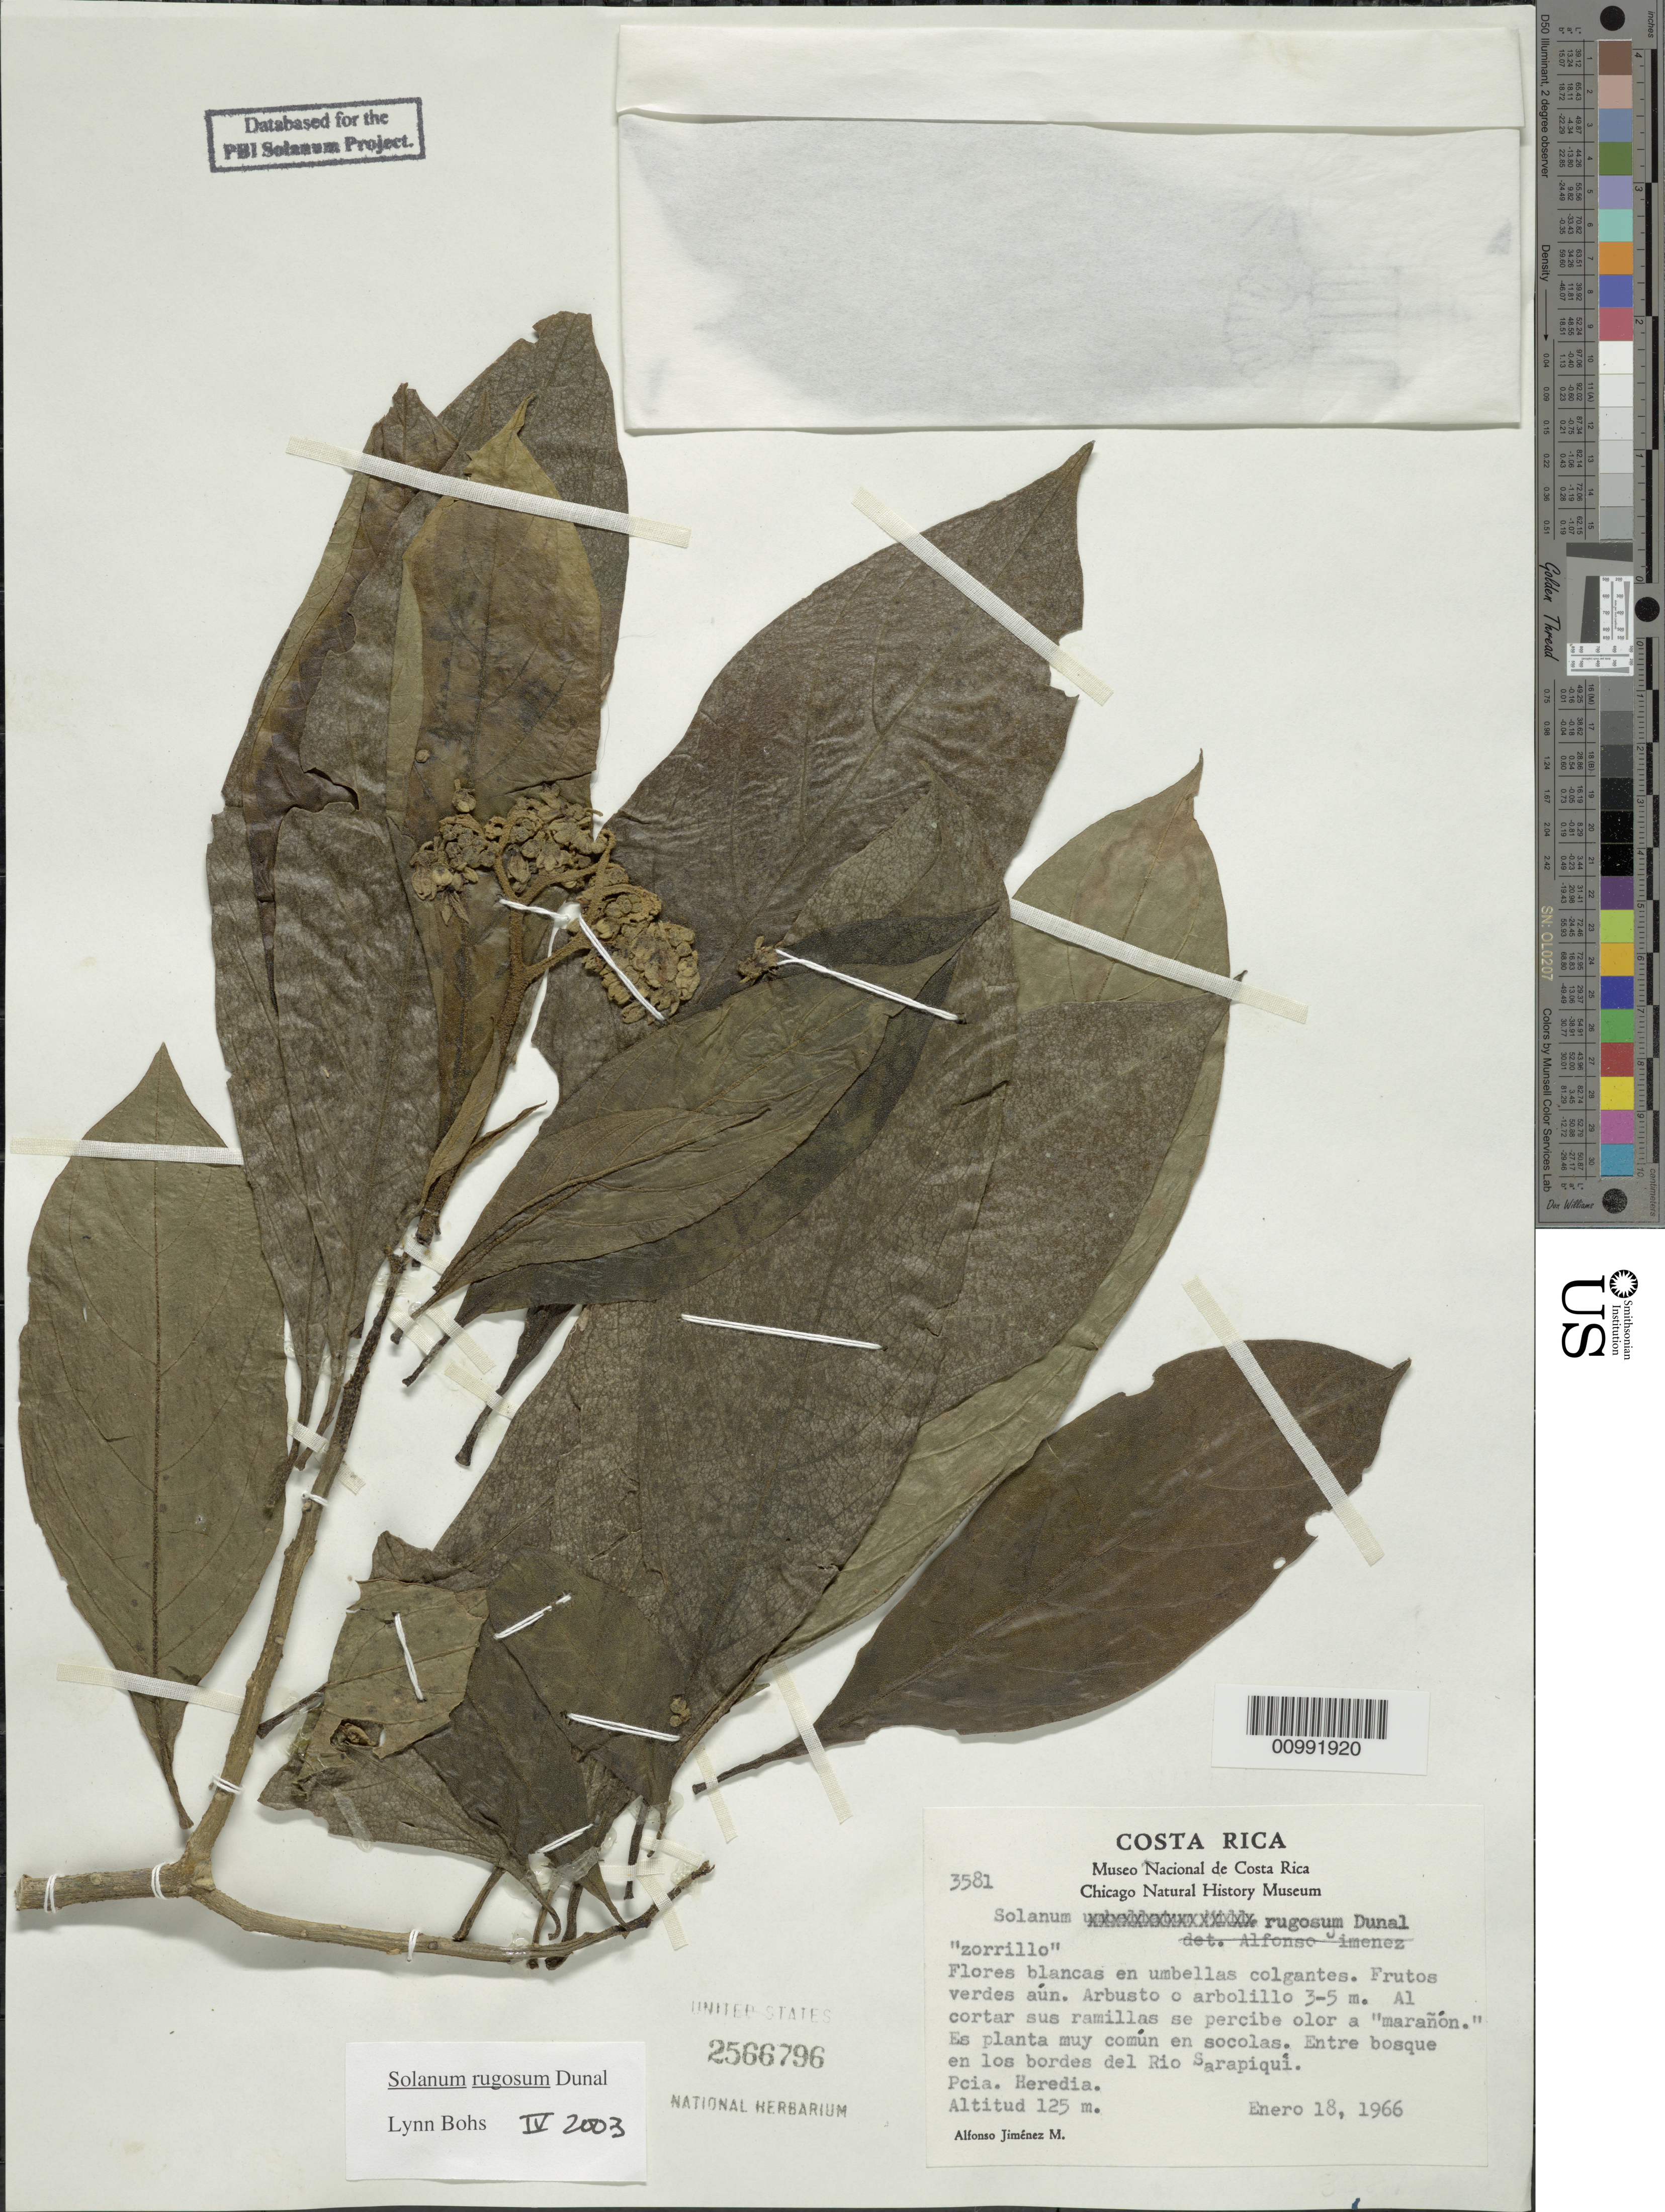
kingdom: Plantae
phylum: Tracheophyta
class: Magnoliopsida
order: Solanales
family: Solanaceae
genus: Solanum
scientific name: Solanum rugosum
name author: Dunal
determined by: Bohs, L. A.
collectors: A. Jiménez M.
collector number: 3581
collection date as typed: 18 Jan 1966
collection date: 1966-01-18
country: Costa Rica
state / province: Heredia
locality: Entre bosque en los bordes del Río Sarapiquí.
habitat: Es planta muy común en socolas.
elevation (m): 125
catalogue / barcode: US 2566796